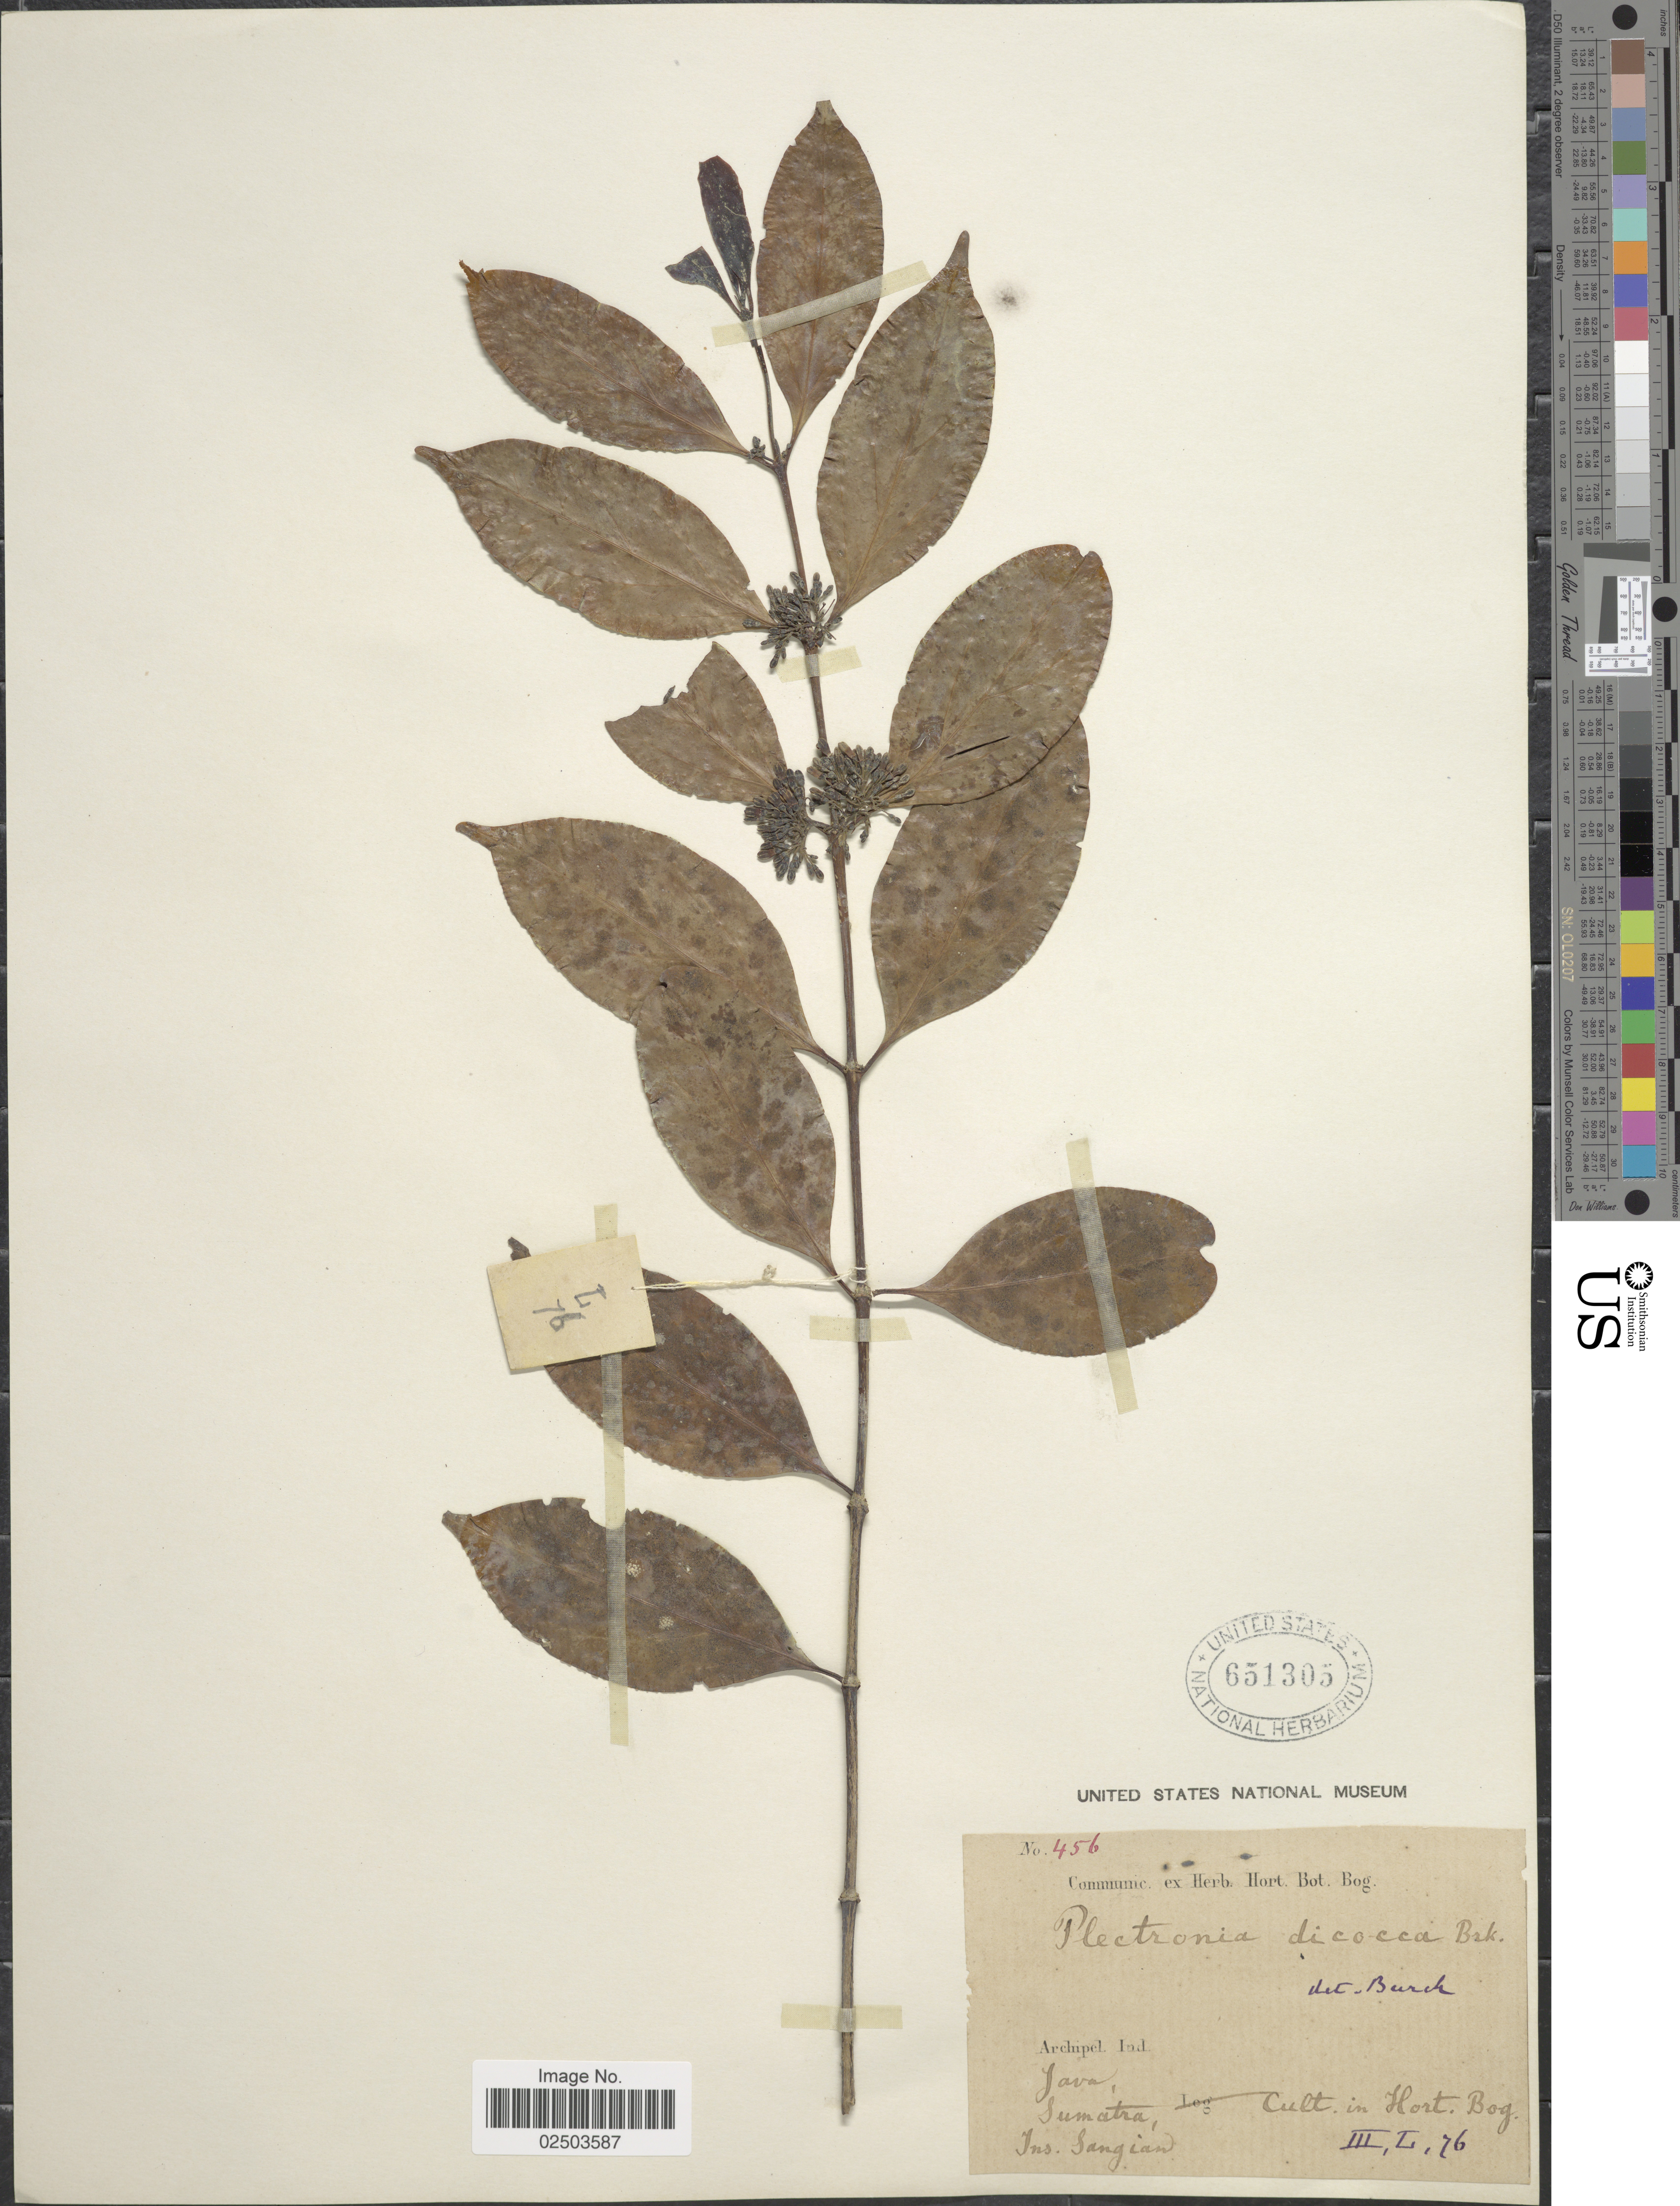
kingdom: Plantae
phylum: Tracheophyta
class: Magnoliopsida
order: Gentianales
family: Rubiaceae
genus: Psydrax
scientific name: Psydrax dicoccos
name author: Gaertn.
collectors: Cult. Hort. Bogor.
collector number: IIIL76?/456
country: Indonesia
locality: Java, Sumatre, Ins. Sangian [interpreted]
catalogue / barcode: US 651305